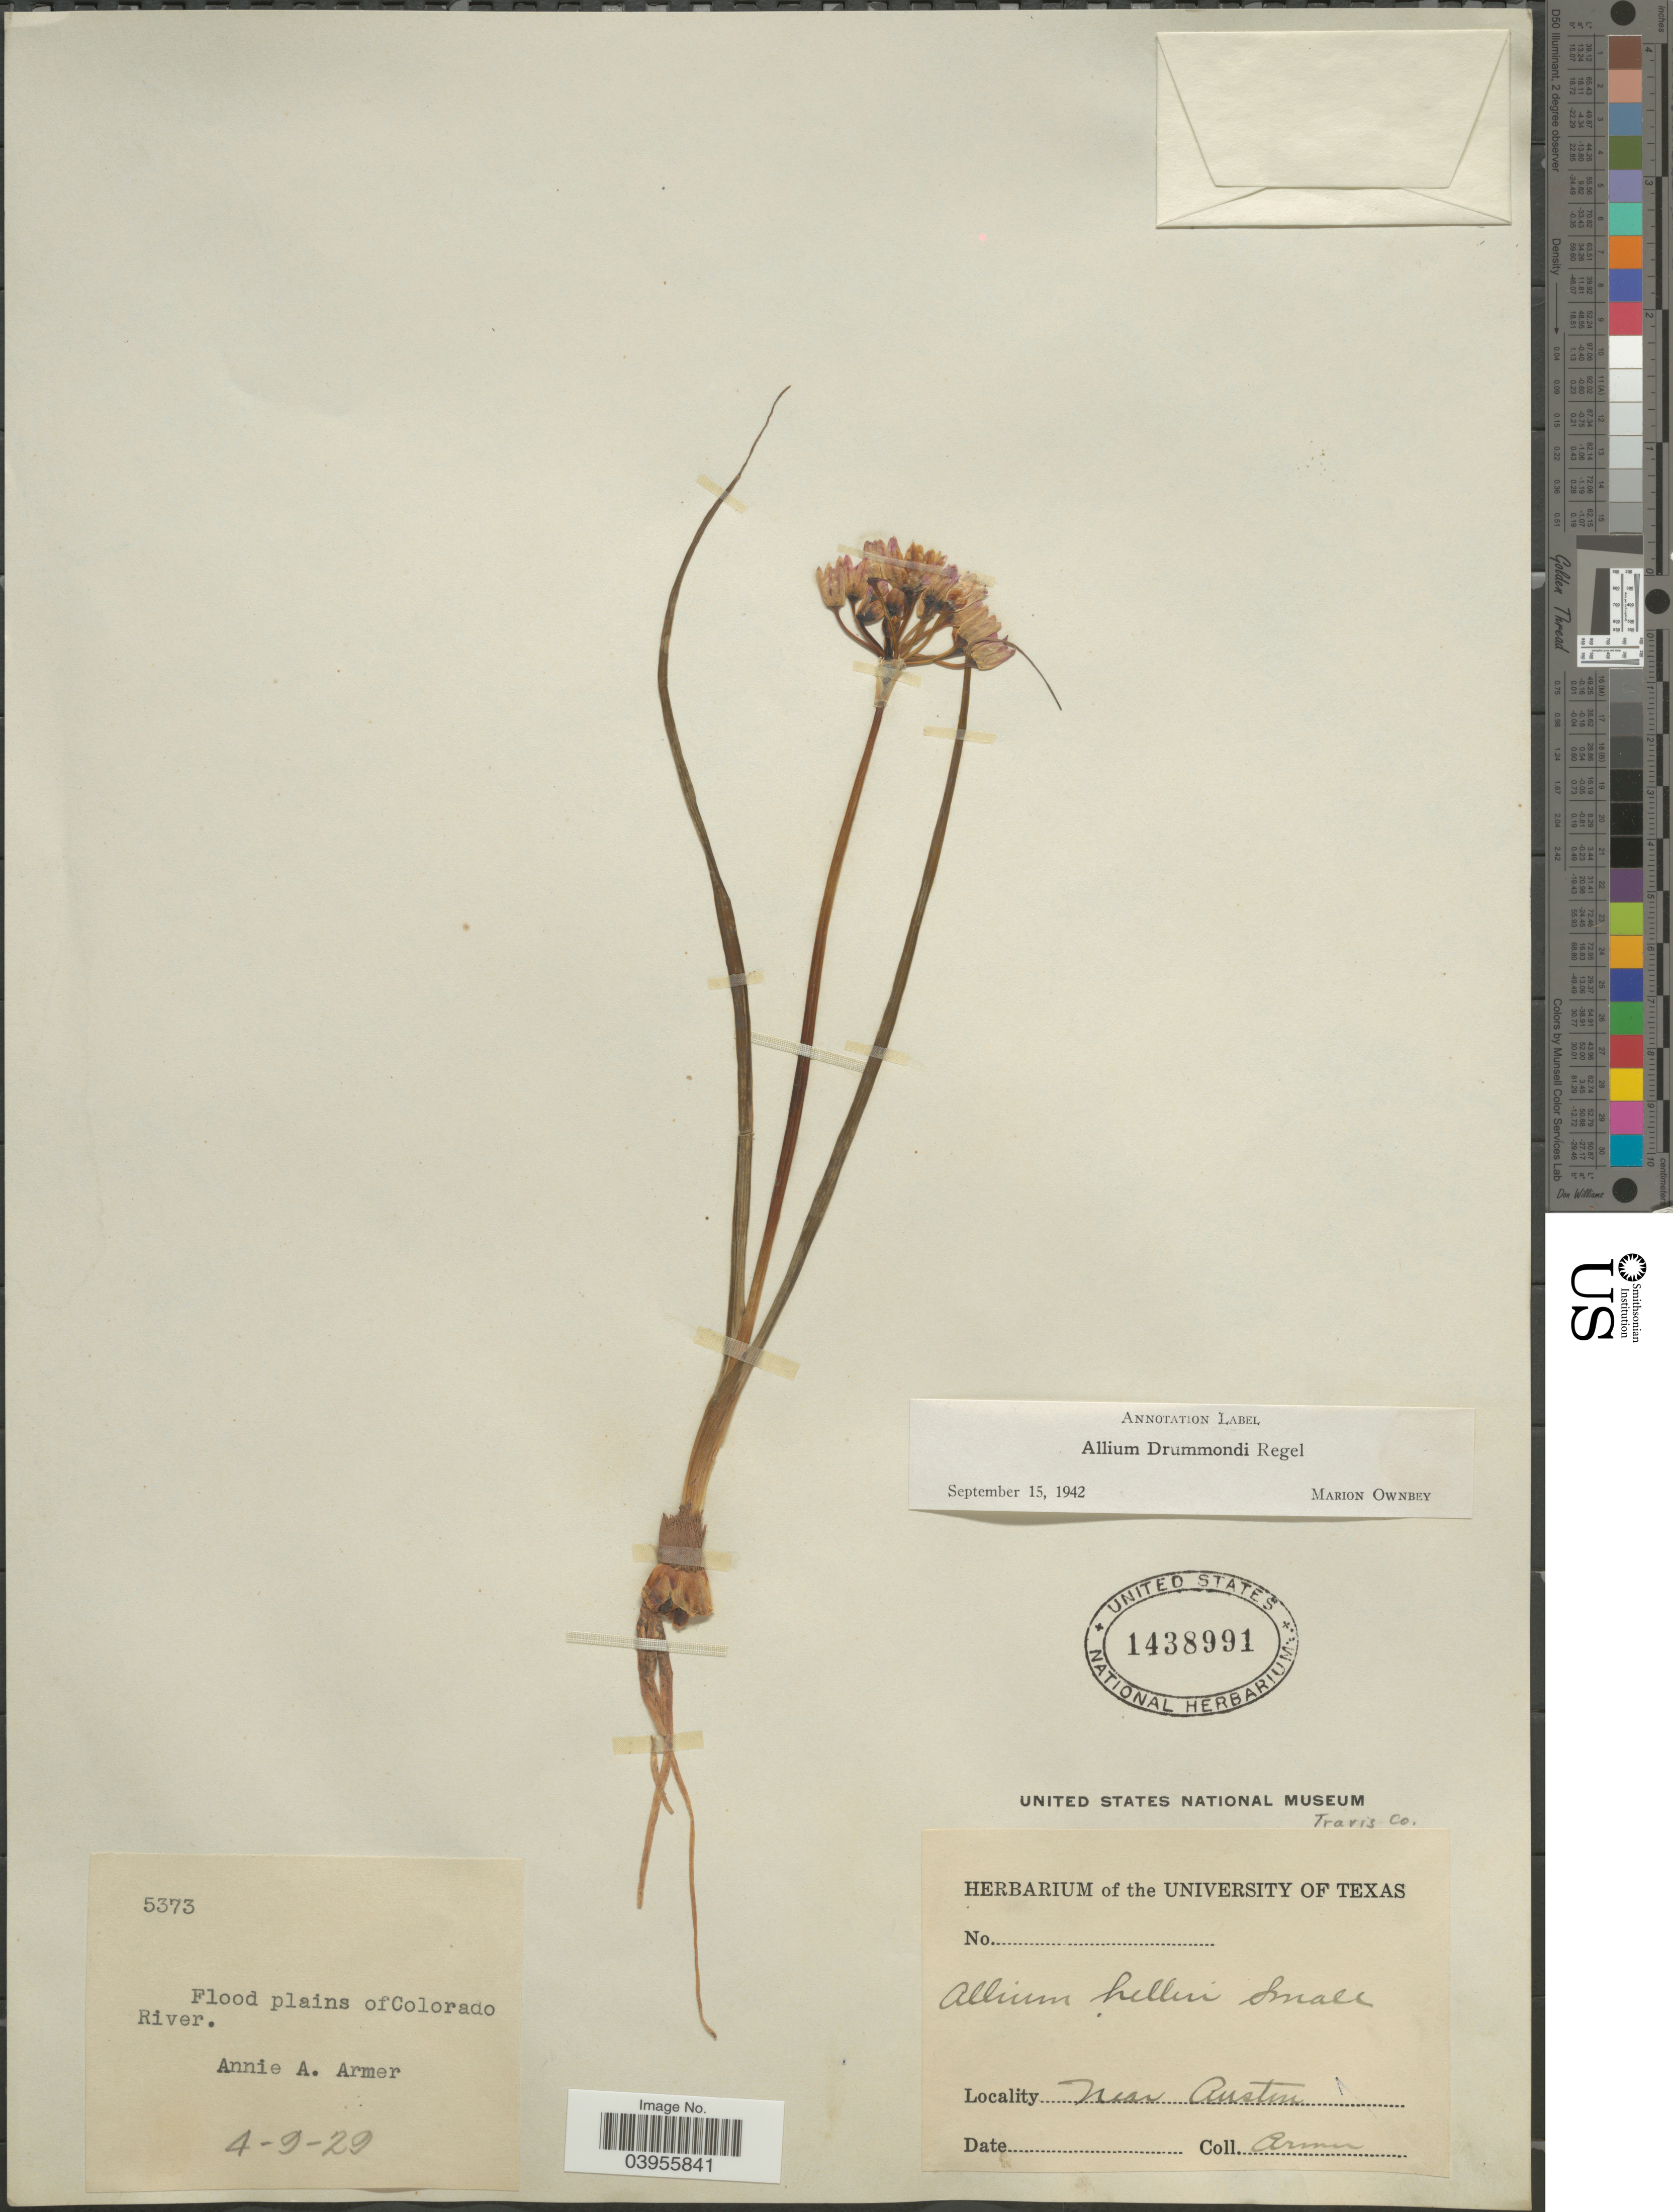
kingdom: Plantae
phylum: Tracheophyta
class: Liliopsida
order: Asparagales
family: Amaryllidaceae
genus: Allium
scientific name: Allium drummondii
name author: Regel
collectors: A. Armer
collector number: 5373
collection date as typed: Transcribed d/m/y: 9/4/29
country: United States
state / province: Texas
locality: Travis Co. Near Austin. Flood plains ofColorado River.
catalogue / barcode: US 1438991